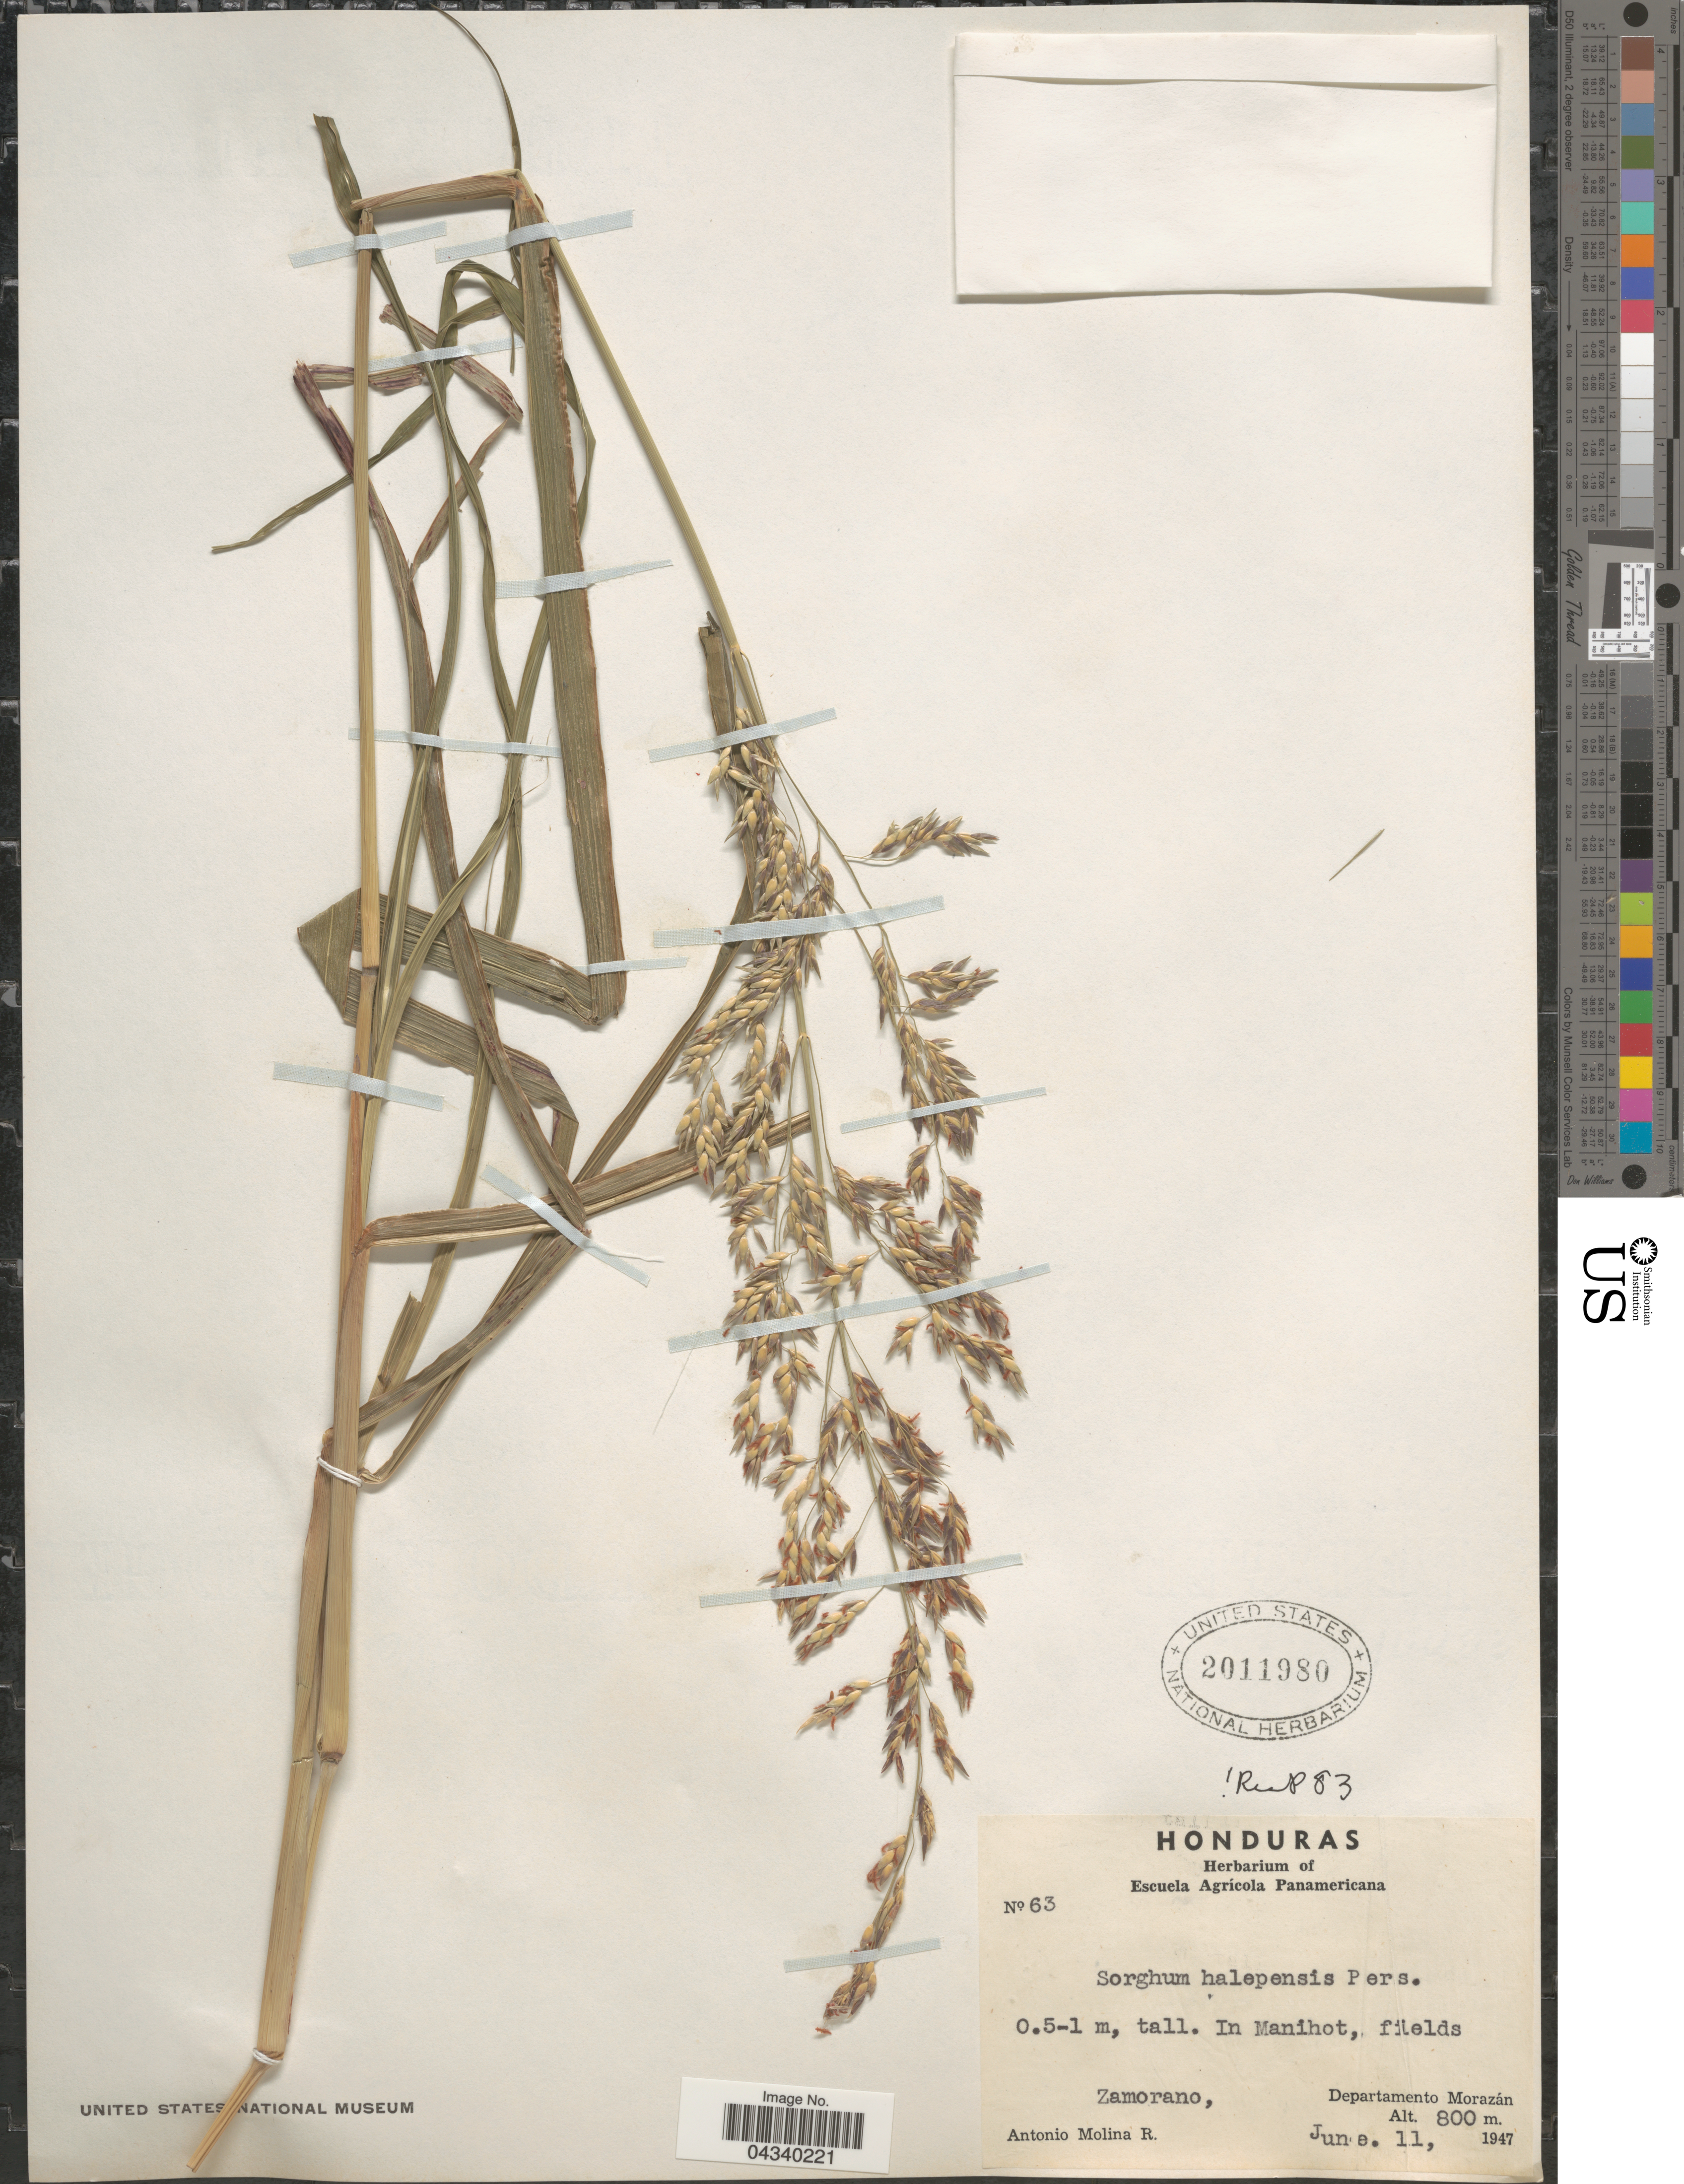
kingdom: Plantae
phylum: Tracheophyta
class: Liliopsida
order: Poales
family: Poaceae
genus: Sorghum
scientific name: Sorghum halepense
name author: (L.) Pers.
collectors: A. Molina R.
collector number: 63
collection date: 1947-06-11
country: Honduras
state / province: Fco. Morazán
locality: Zamorano, Departamento Morazán.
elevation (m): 800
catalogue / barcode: US 2011980